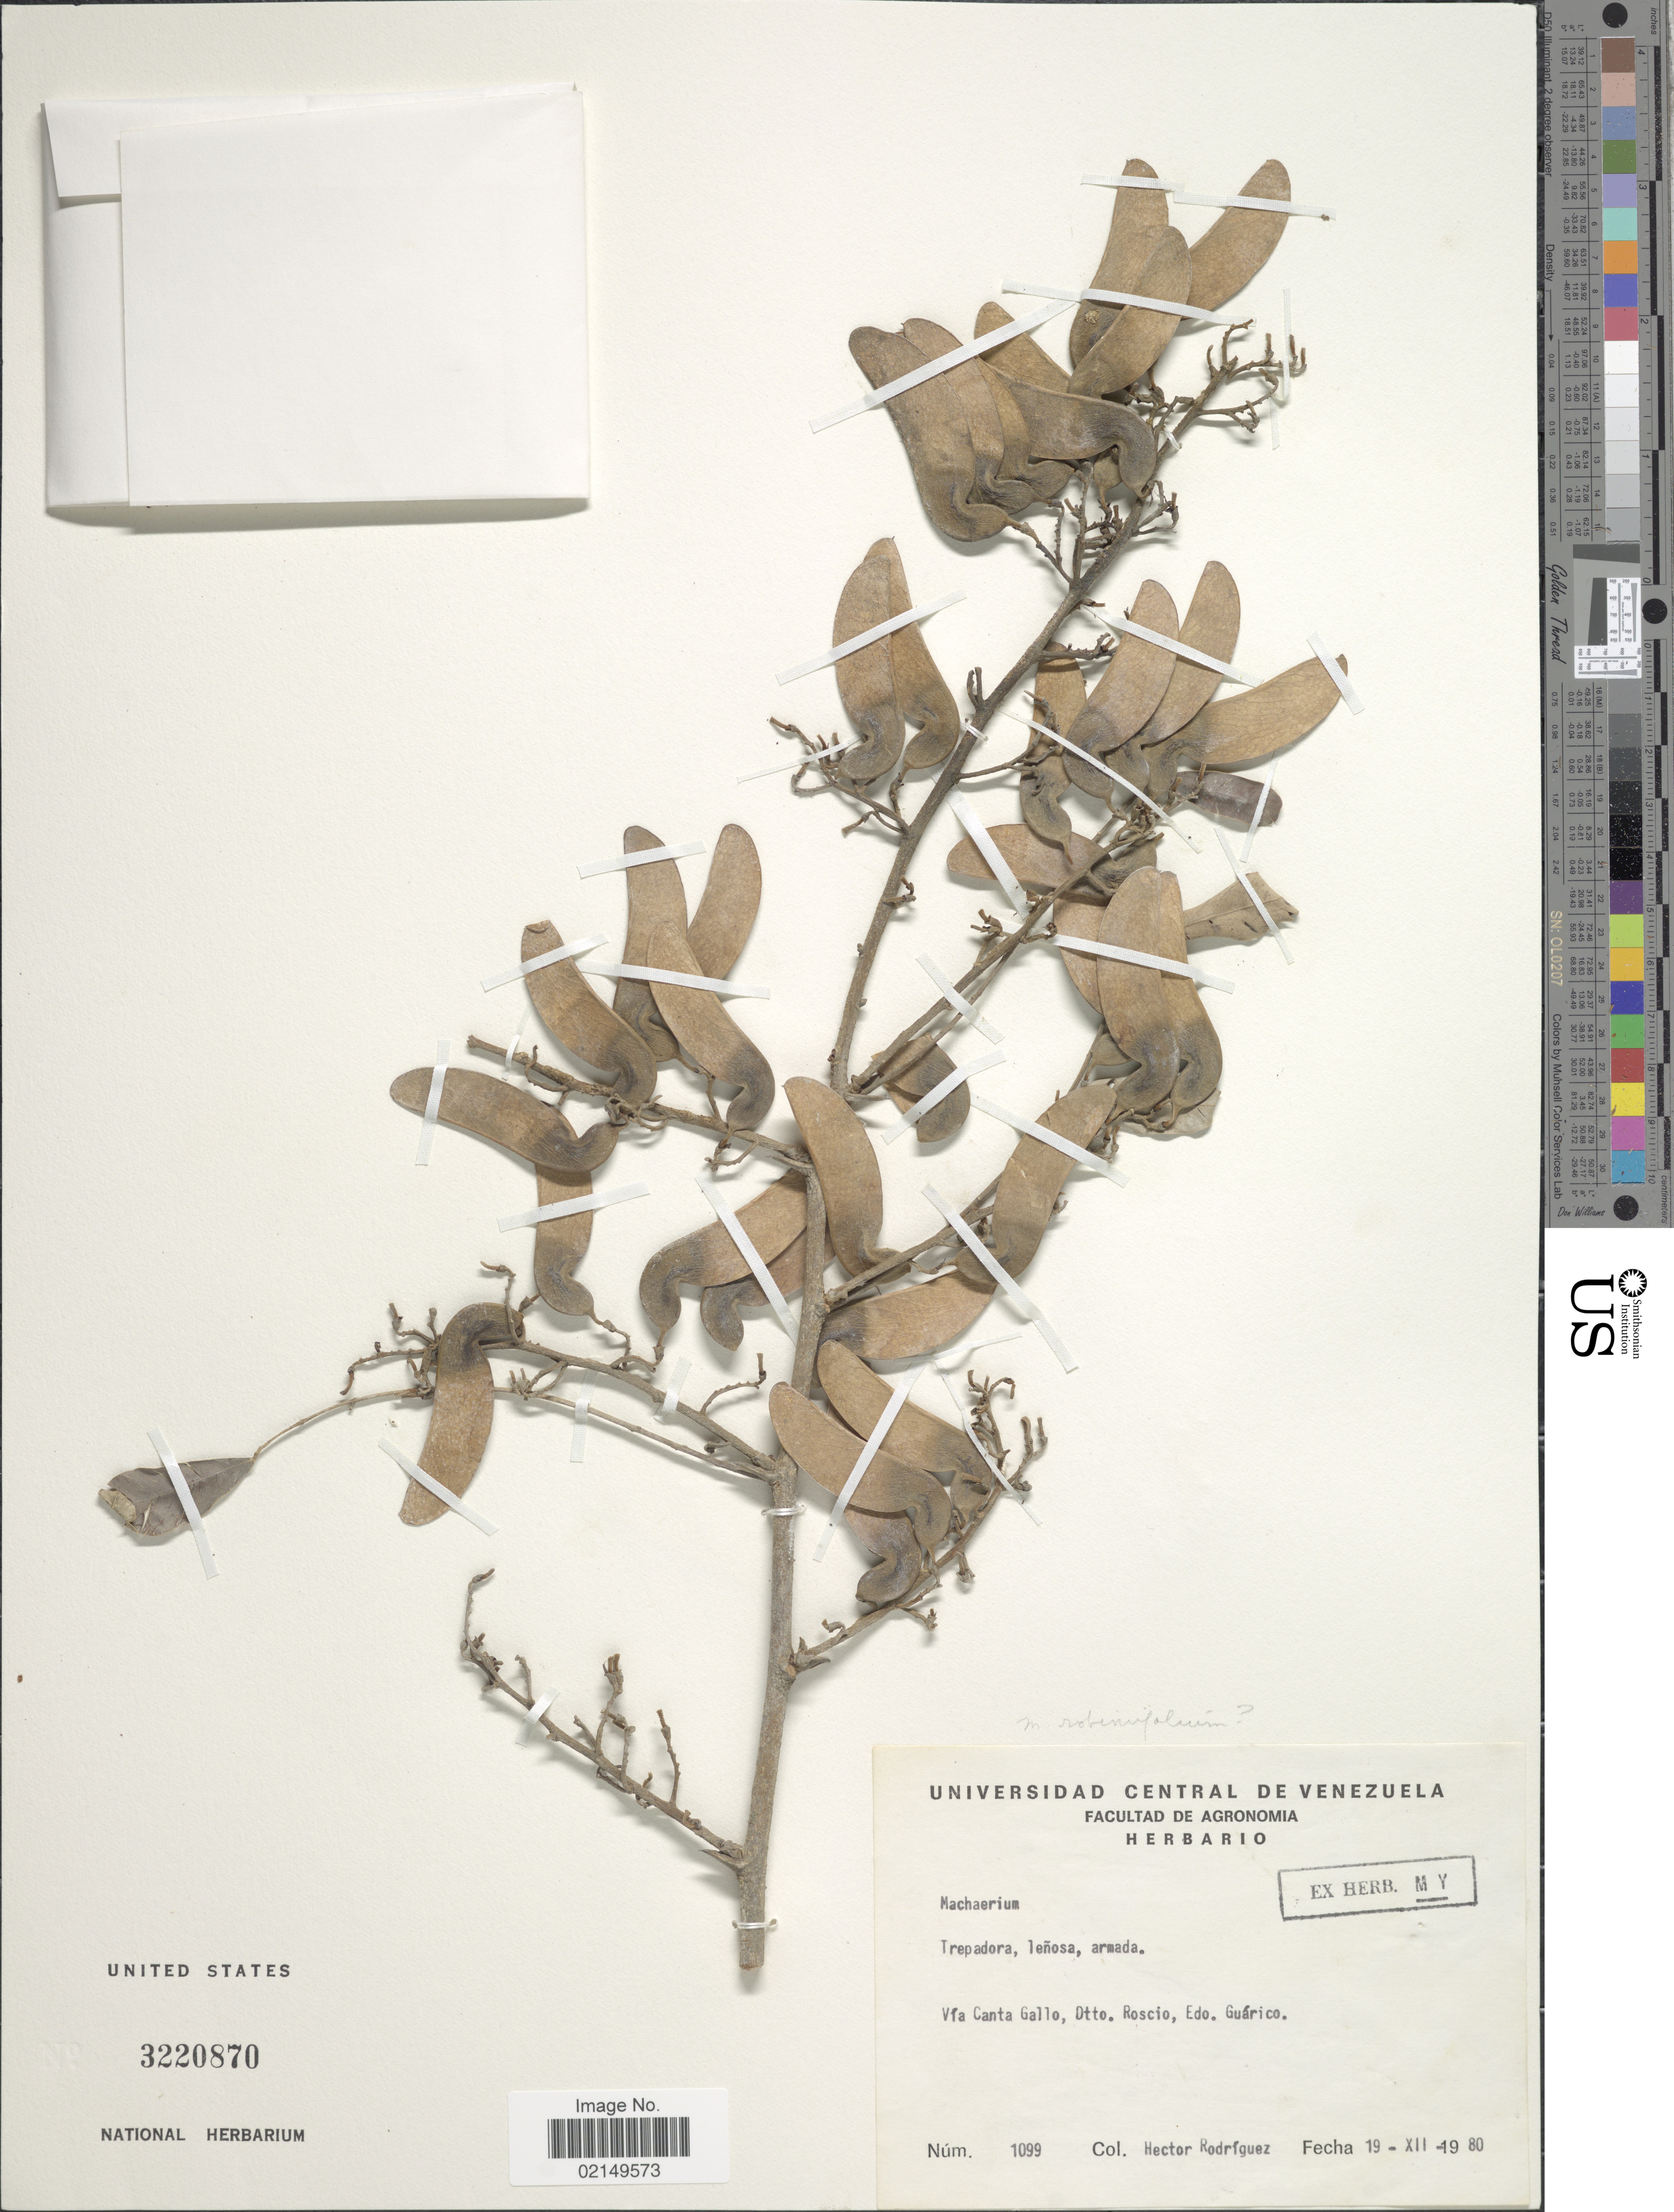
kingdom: Plantae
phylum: Tracheophyta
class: Magnoliopsida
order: Fabales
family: Fabaceae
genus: Machaerium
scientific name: Machaerium robinifolium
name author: (DC.) Vogel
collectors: H. Rodríguez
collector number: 1099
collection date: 1980-12-19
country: Venezuela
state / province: Guárico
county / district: Juan Germán Roscio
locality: Via Canta Gallo, Dtto. Roscio, Edo. Guarico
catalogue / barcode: US 3220870